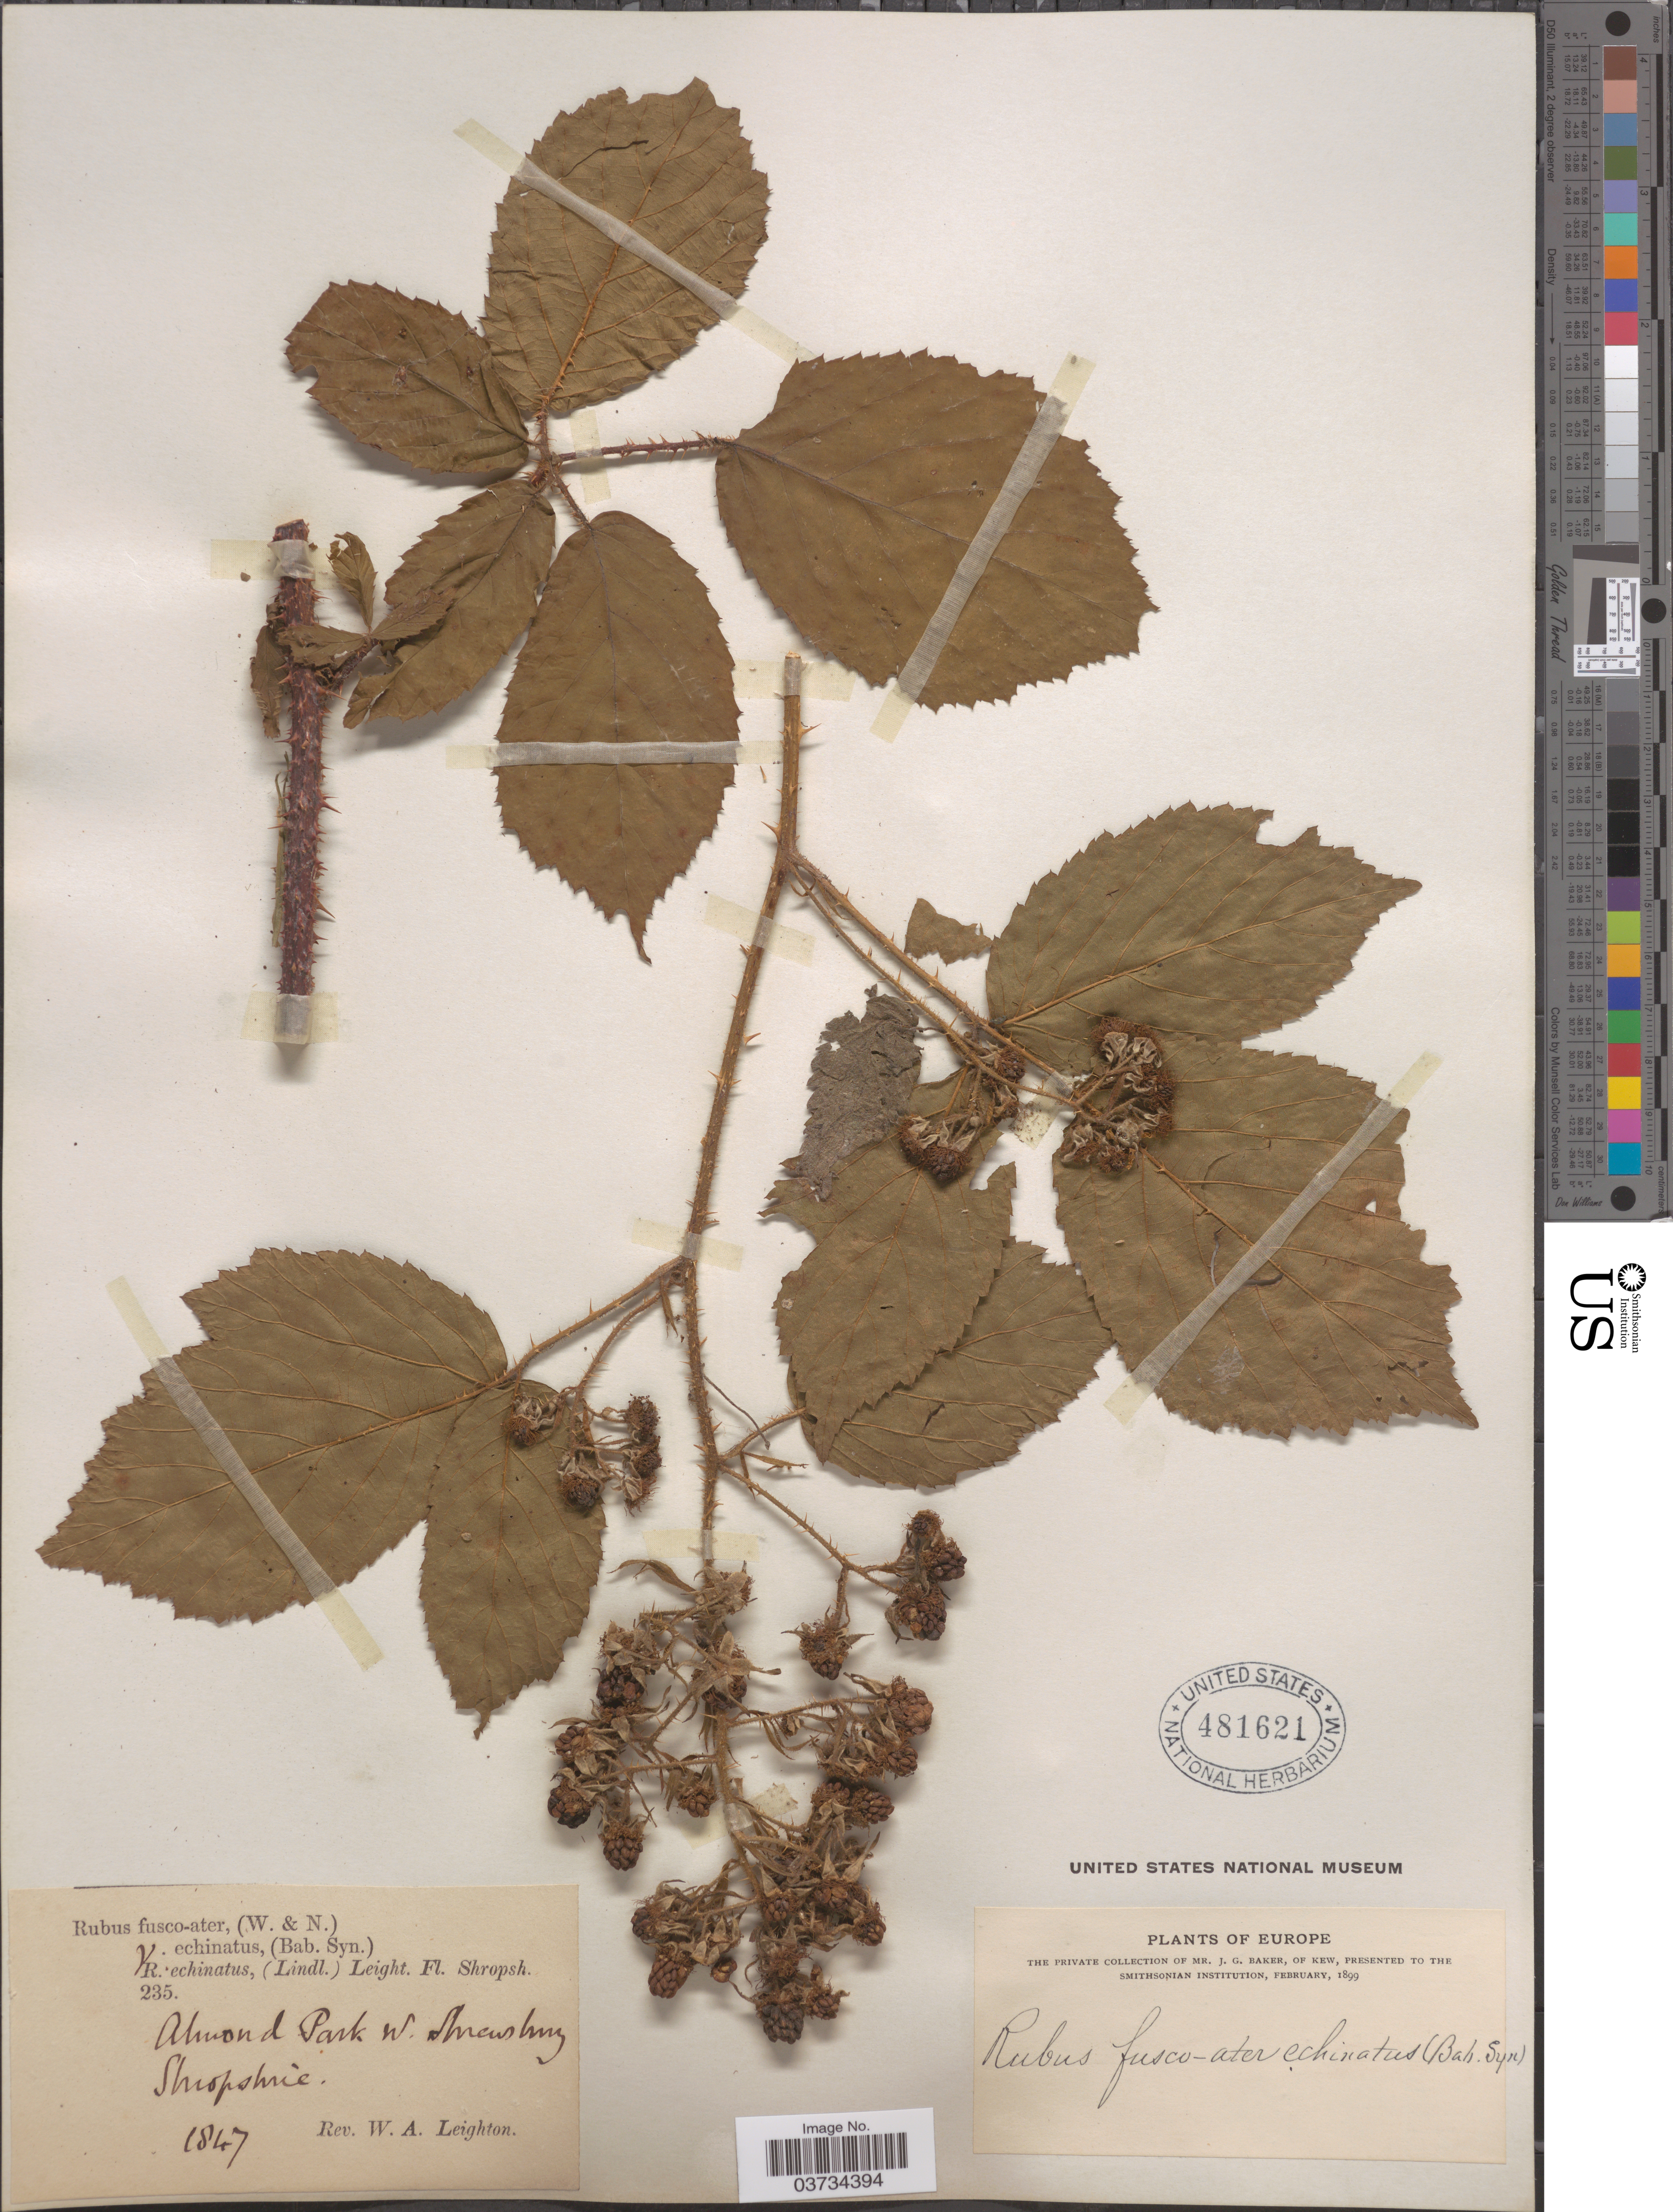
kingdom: Plantae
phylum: Tracheophyta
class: Magnoliopsida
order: Rosales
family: Rosaceae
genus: Rubus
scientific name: Rubus fuscoater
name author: Weihe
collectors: W. Leighton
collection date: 1847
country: United Kingdom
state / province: England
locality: Almond Park W. Shrewsbury, Shropshire. Europe.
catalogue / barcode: US 481621